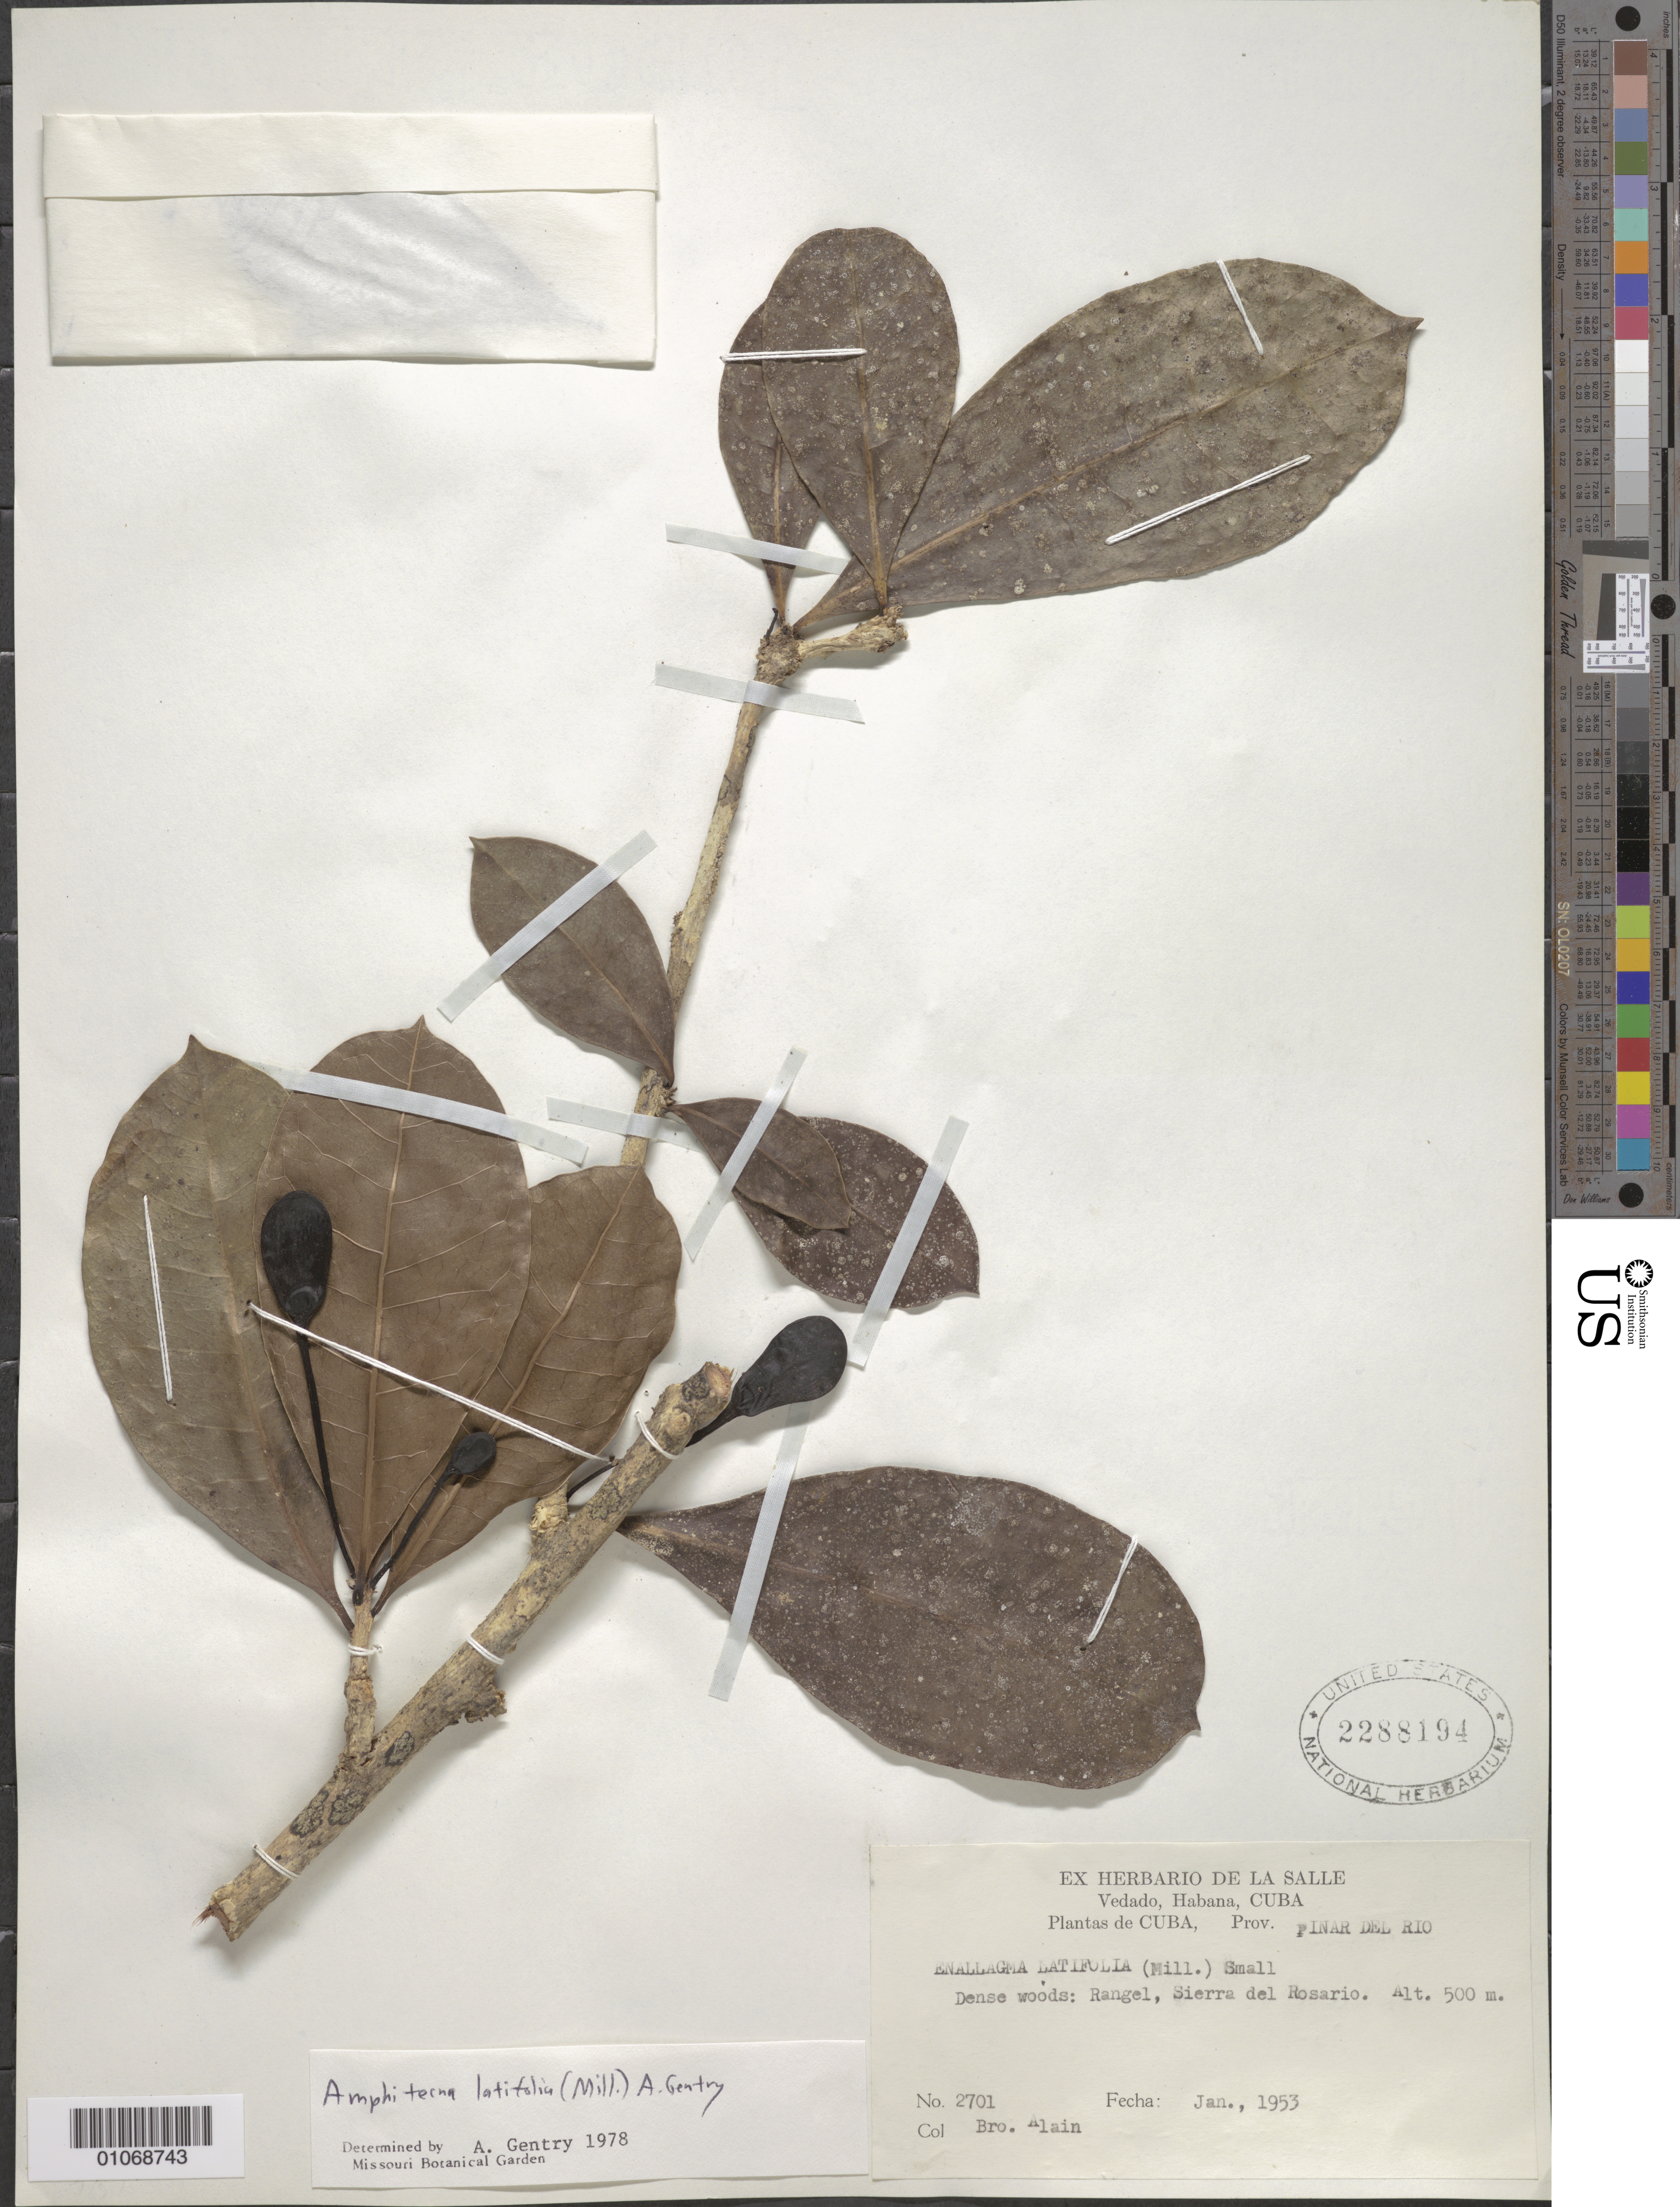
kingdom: Plantae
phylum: Tracheophyta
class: Magnoliopsida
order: Lamiales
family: Bignoniaceae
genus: Amphitecna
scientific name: Amphitecna latifolia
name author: (Mill.) A.H. Gentry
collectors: A. H. Liogier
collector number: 2701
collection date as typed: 01 Jan 1953 to 31 Jan 1953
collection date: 1953-01-01/1953-01-31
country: Cuba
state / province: Pinar del Rio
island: Cuba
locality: Dense woods: Rangel, Sierra del Rosario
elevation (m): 500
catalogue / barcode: US 2288194